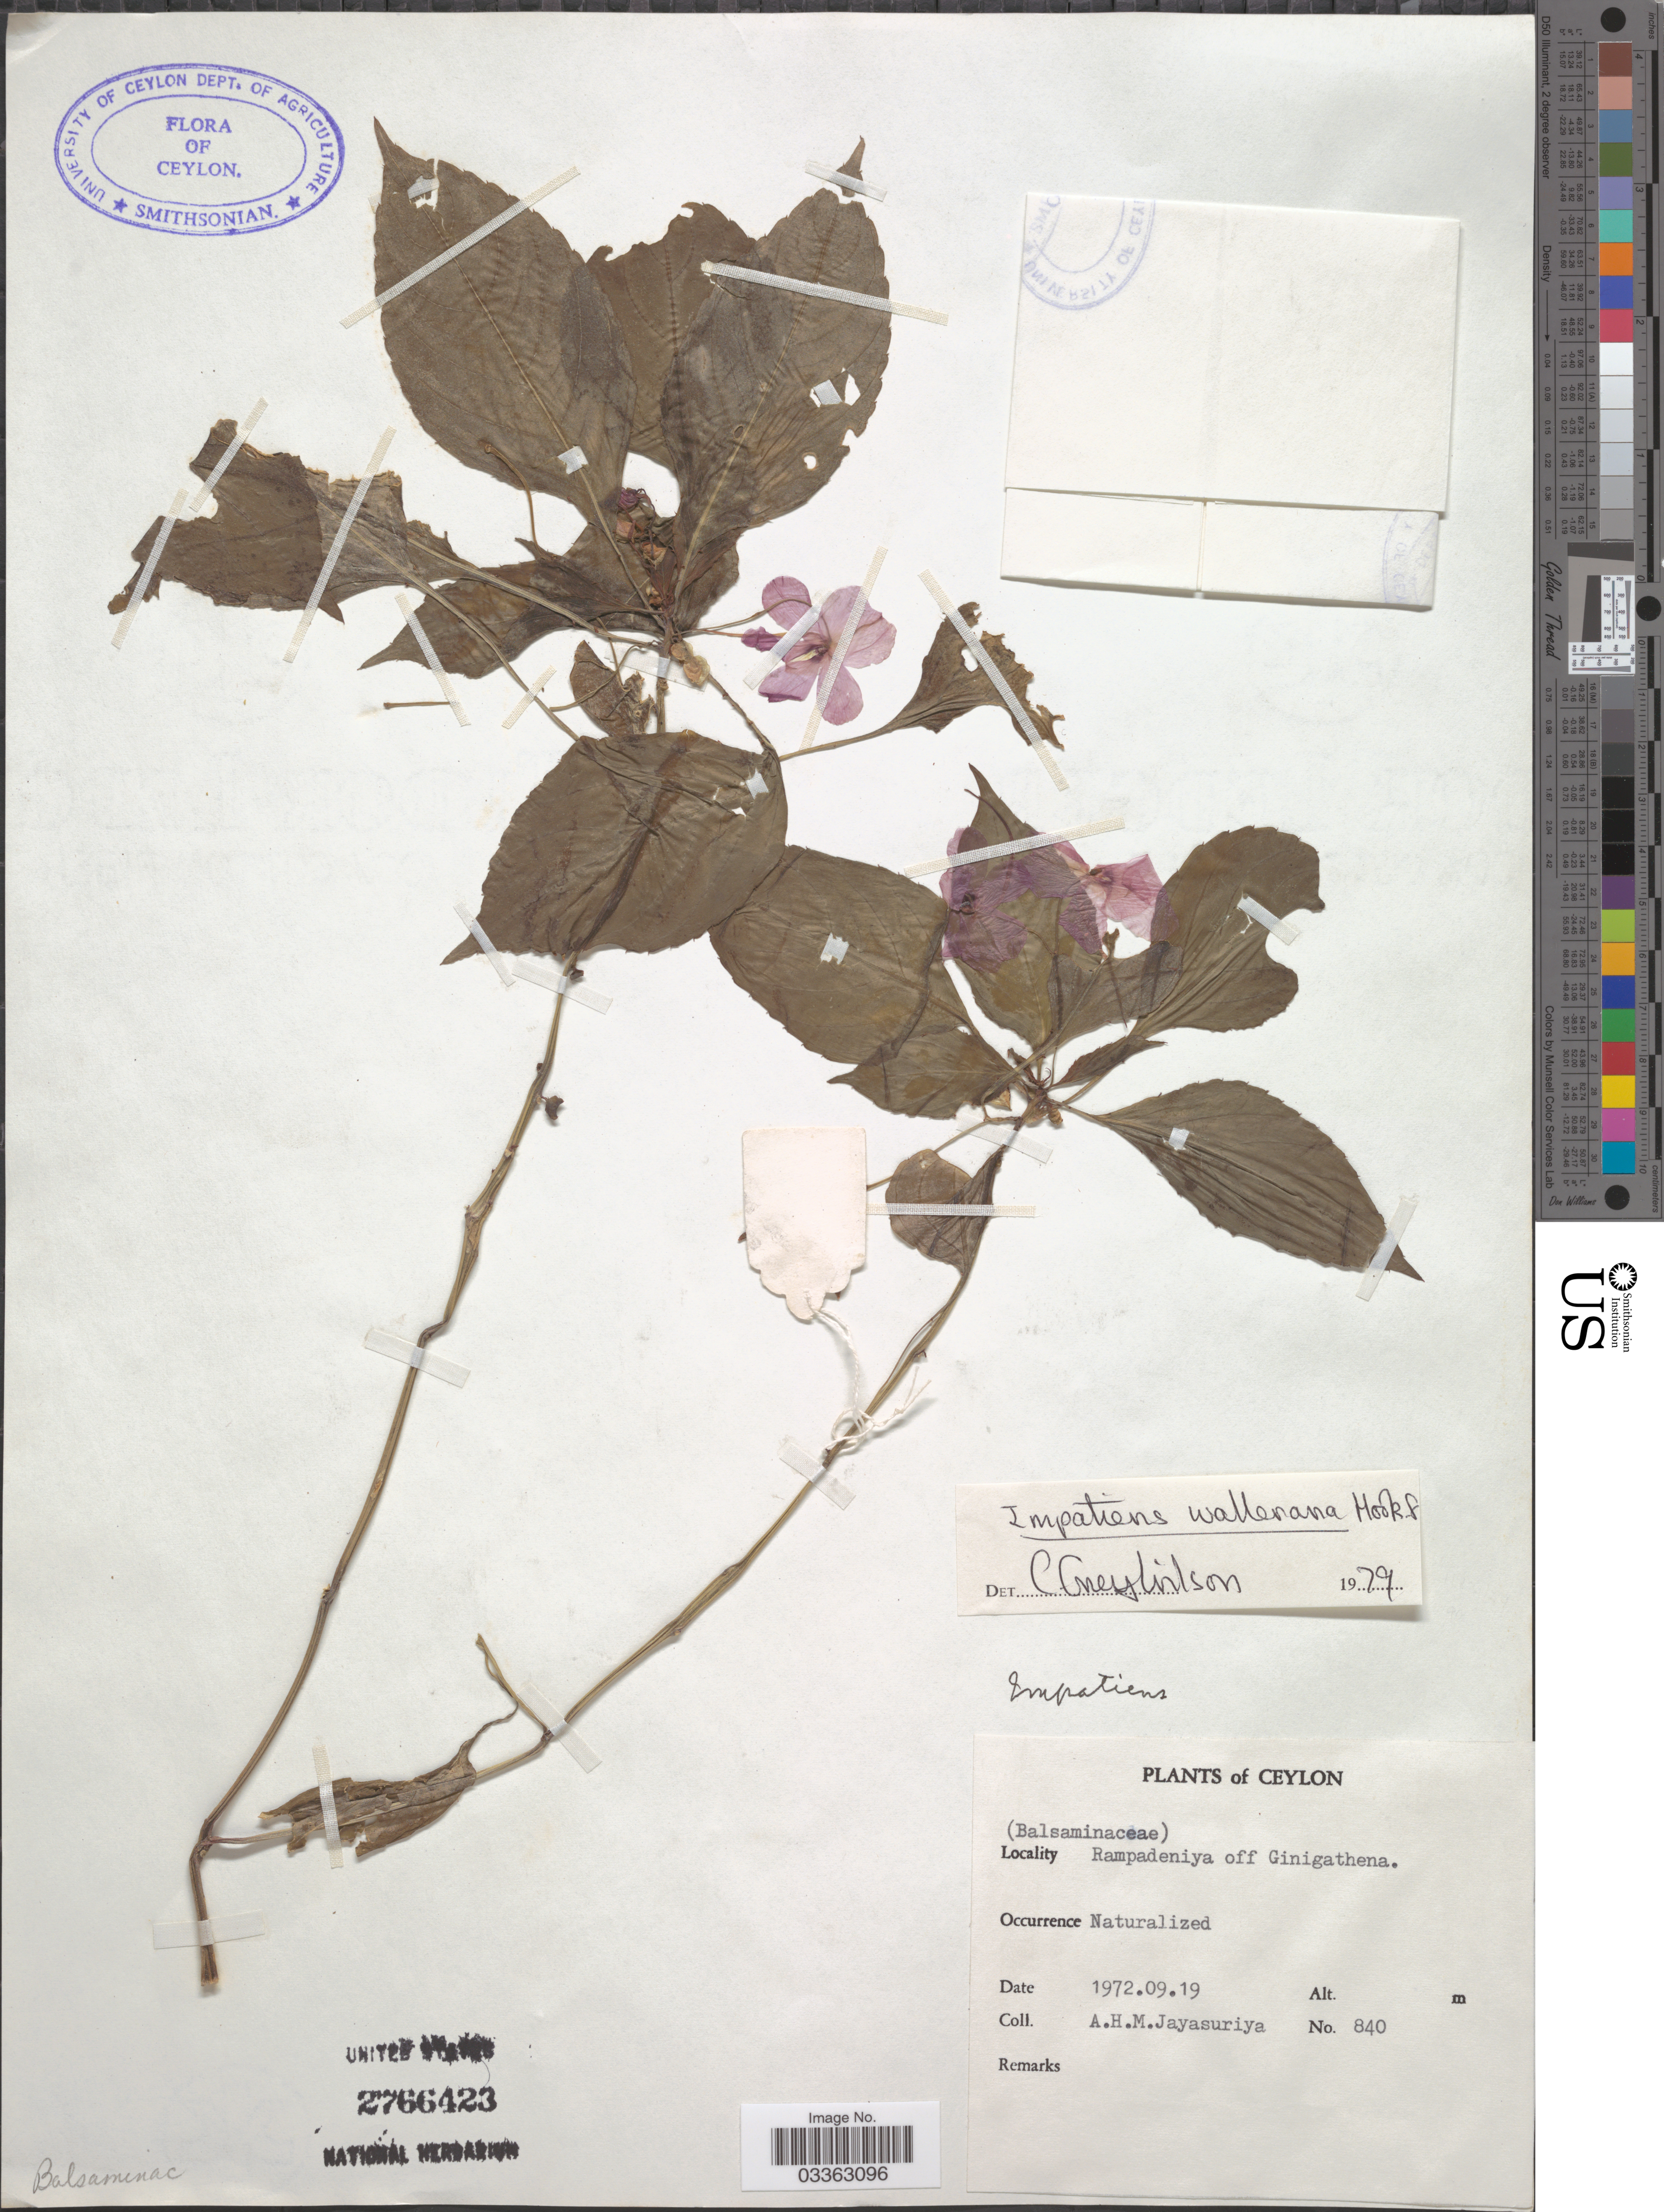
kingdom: Plantae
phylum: Tracheophyta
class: Magnoliopsida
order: Ericales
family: Balsaminaceae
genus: Impatiens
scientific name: Impatiens walleriana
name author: Hook. f.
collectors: A. H. Jayasuriya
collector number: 840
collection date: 1972-09-19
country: Sri Lanka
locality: Ceylon, Rampadeniya off Ginigathena.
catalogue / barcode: US 2766423